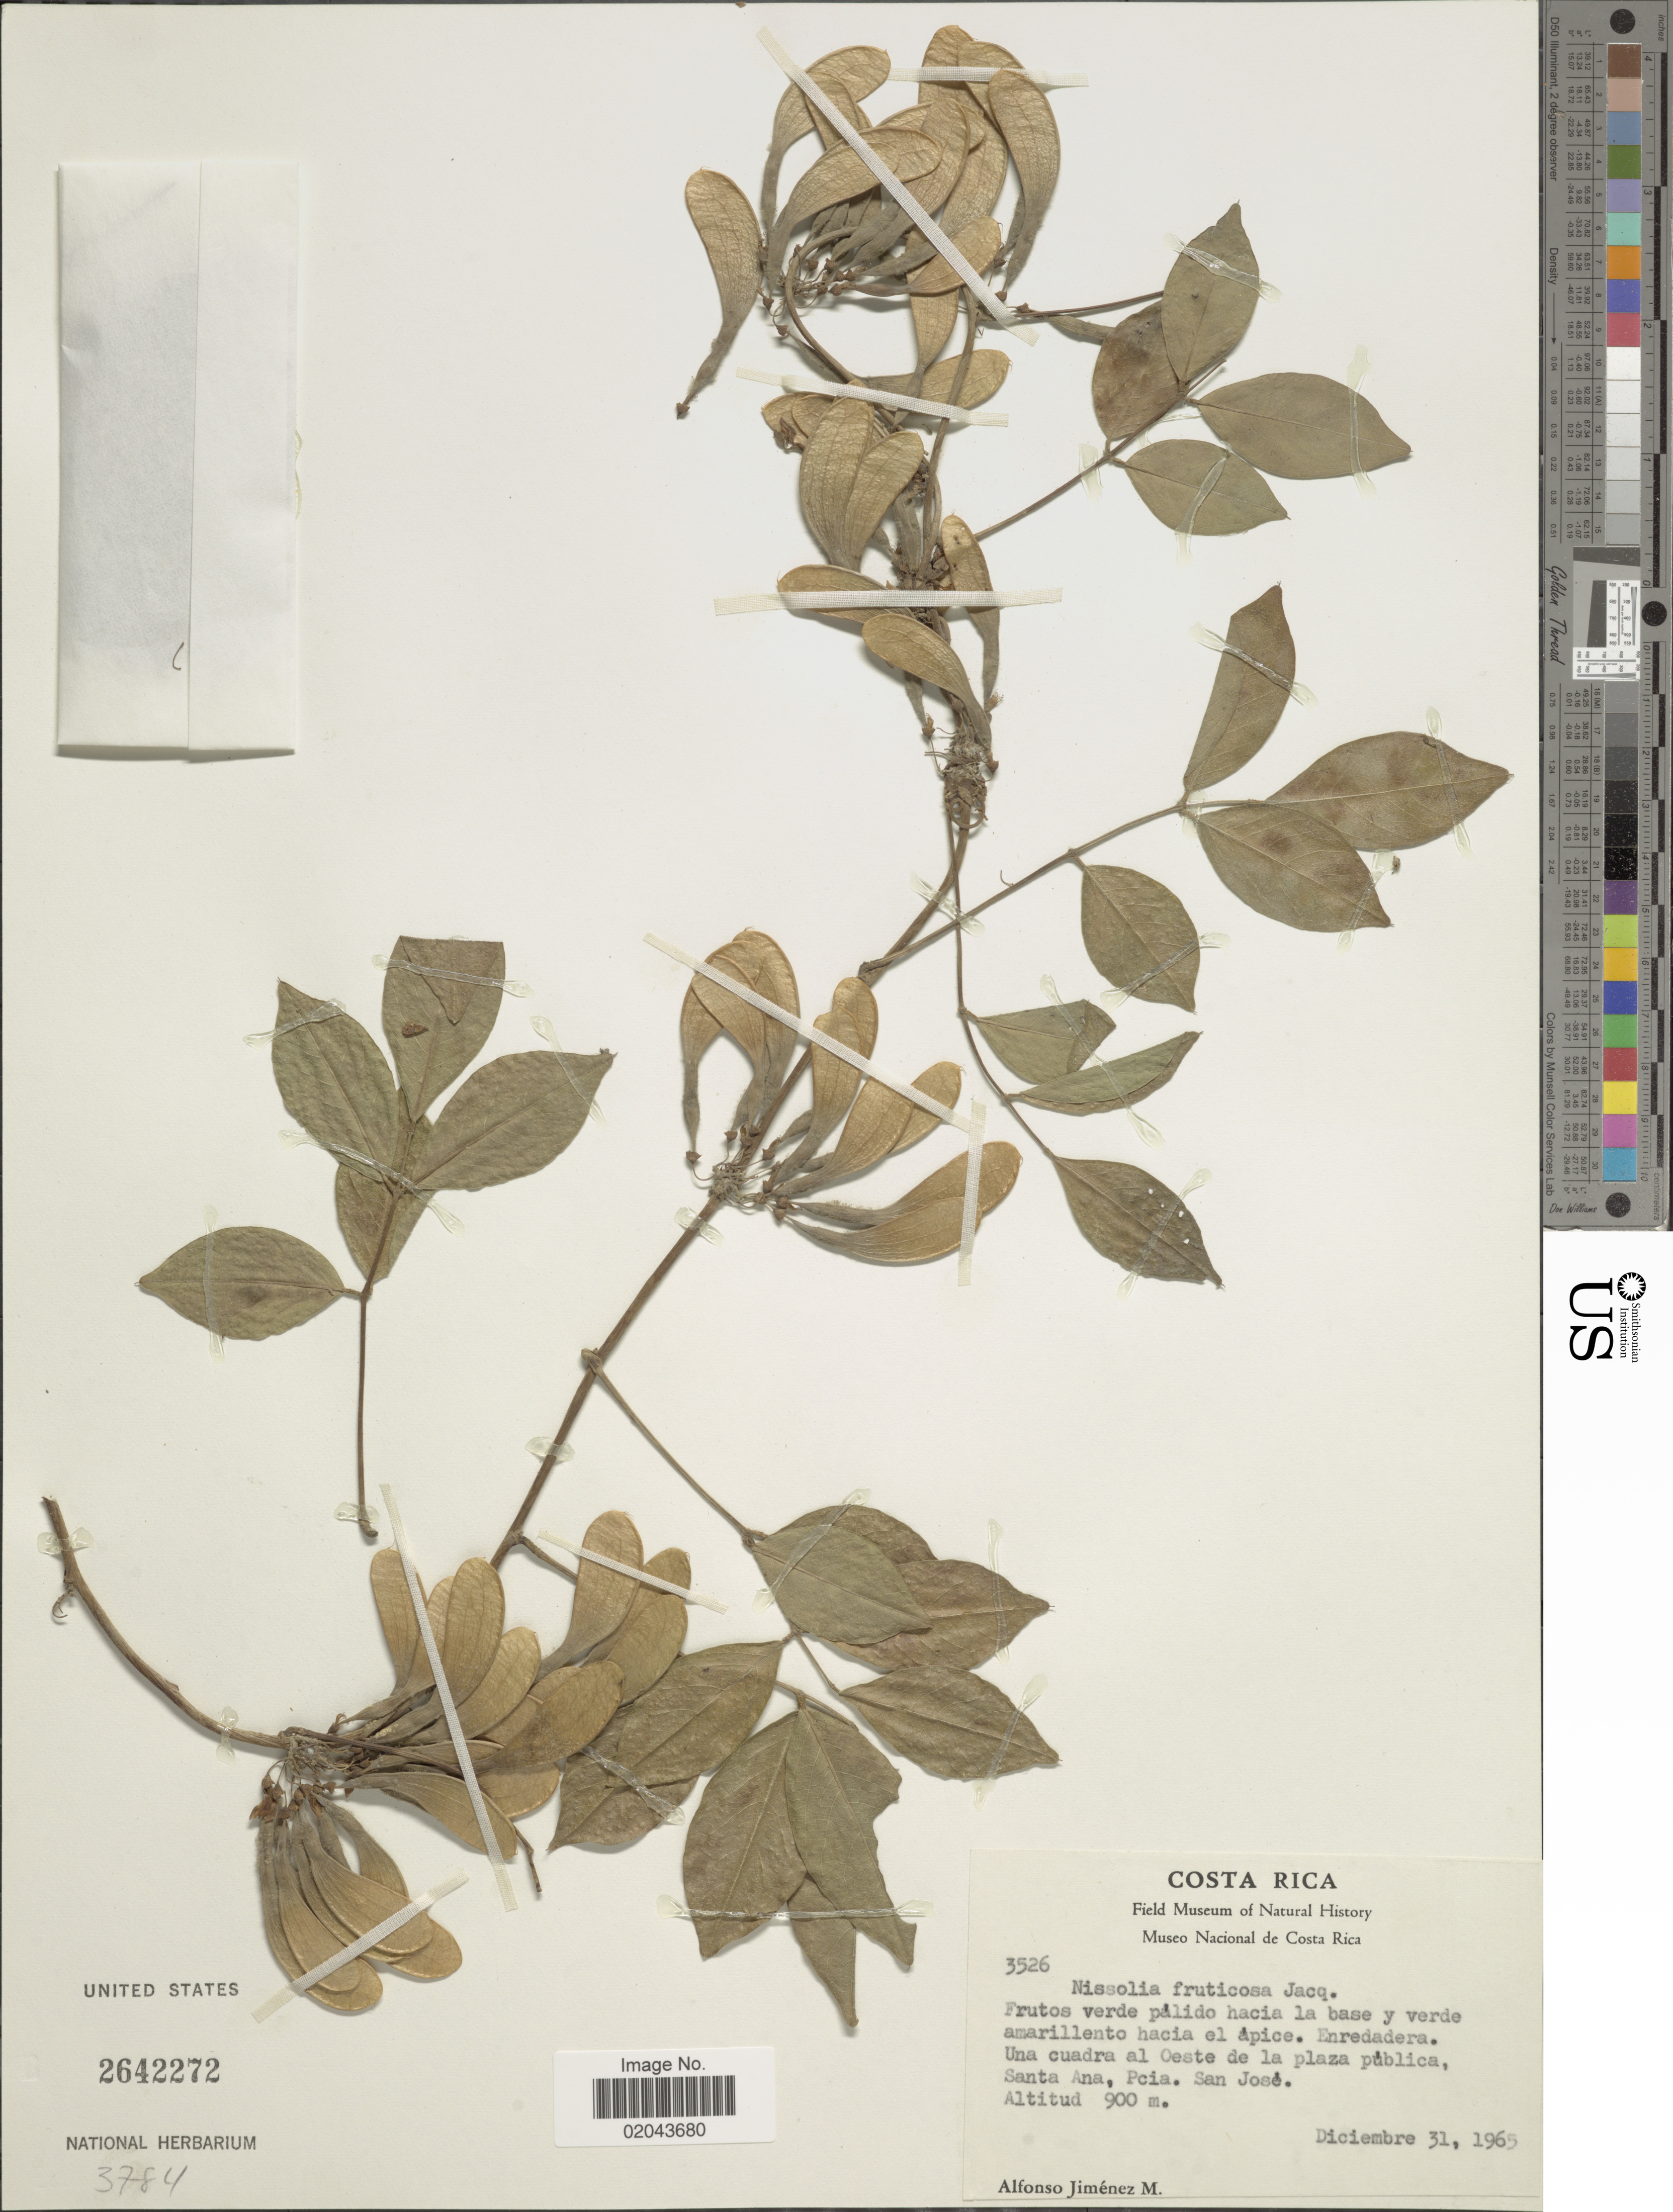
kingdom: Plantae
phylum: Tracheophyta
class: Magnoliopsida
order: Fabales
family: Fabaceae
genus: Nissolia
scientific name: Nissolia fruticosa var. fruticosa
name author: Jacq.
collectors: A. Jimenez M.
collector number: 3526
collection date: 1965-12-31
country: Costa Rica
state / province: San José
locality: Una cuadra al oeste de la plaza publica, Santa Ana.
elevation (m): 900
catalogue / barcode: US 2642272